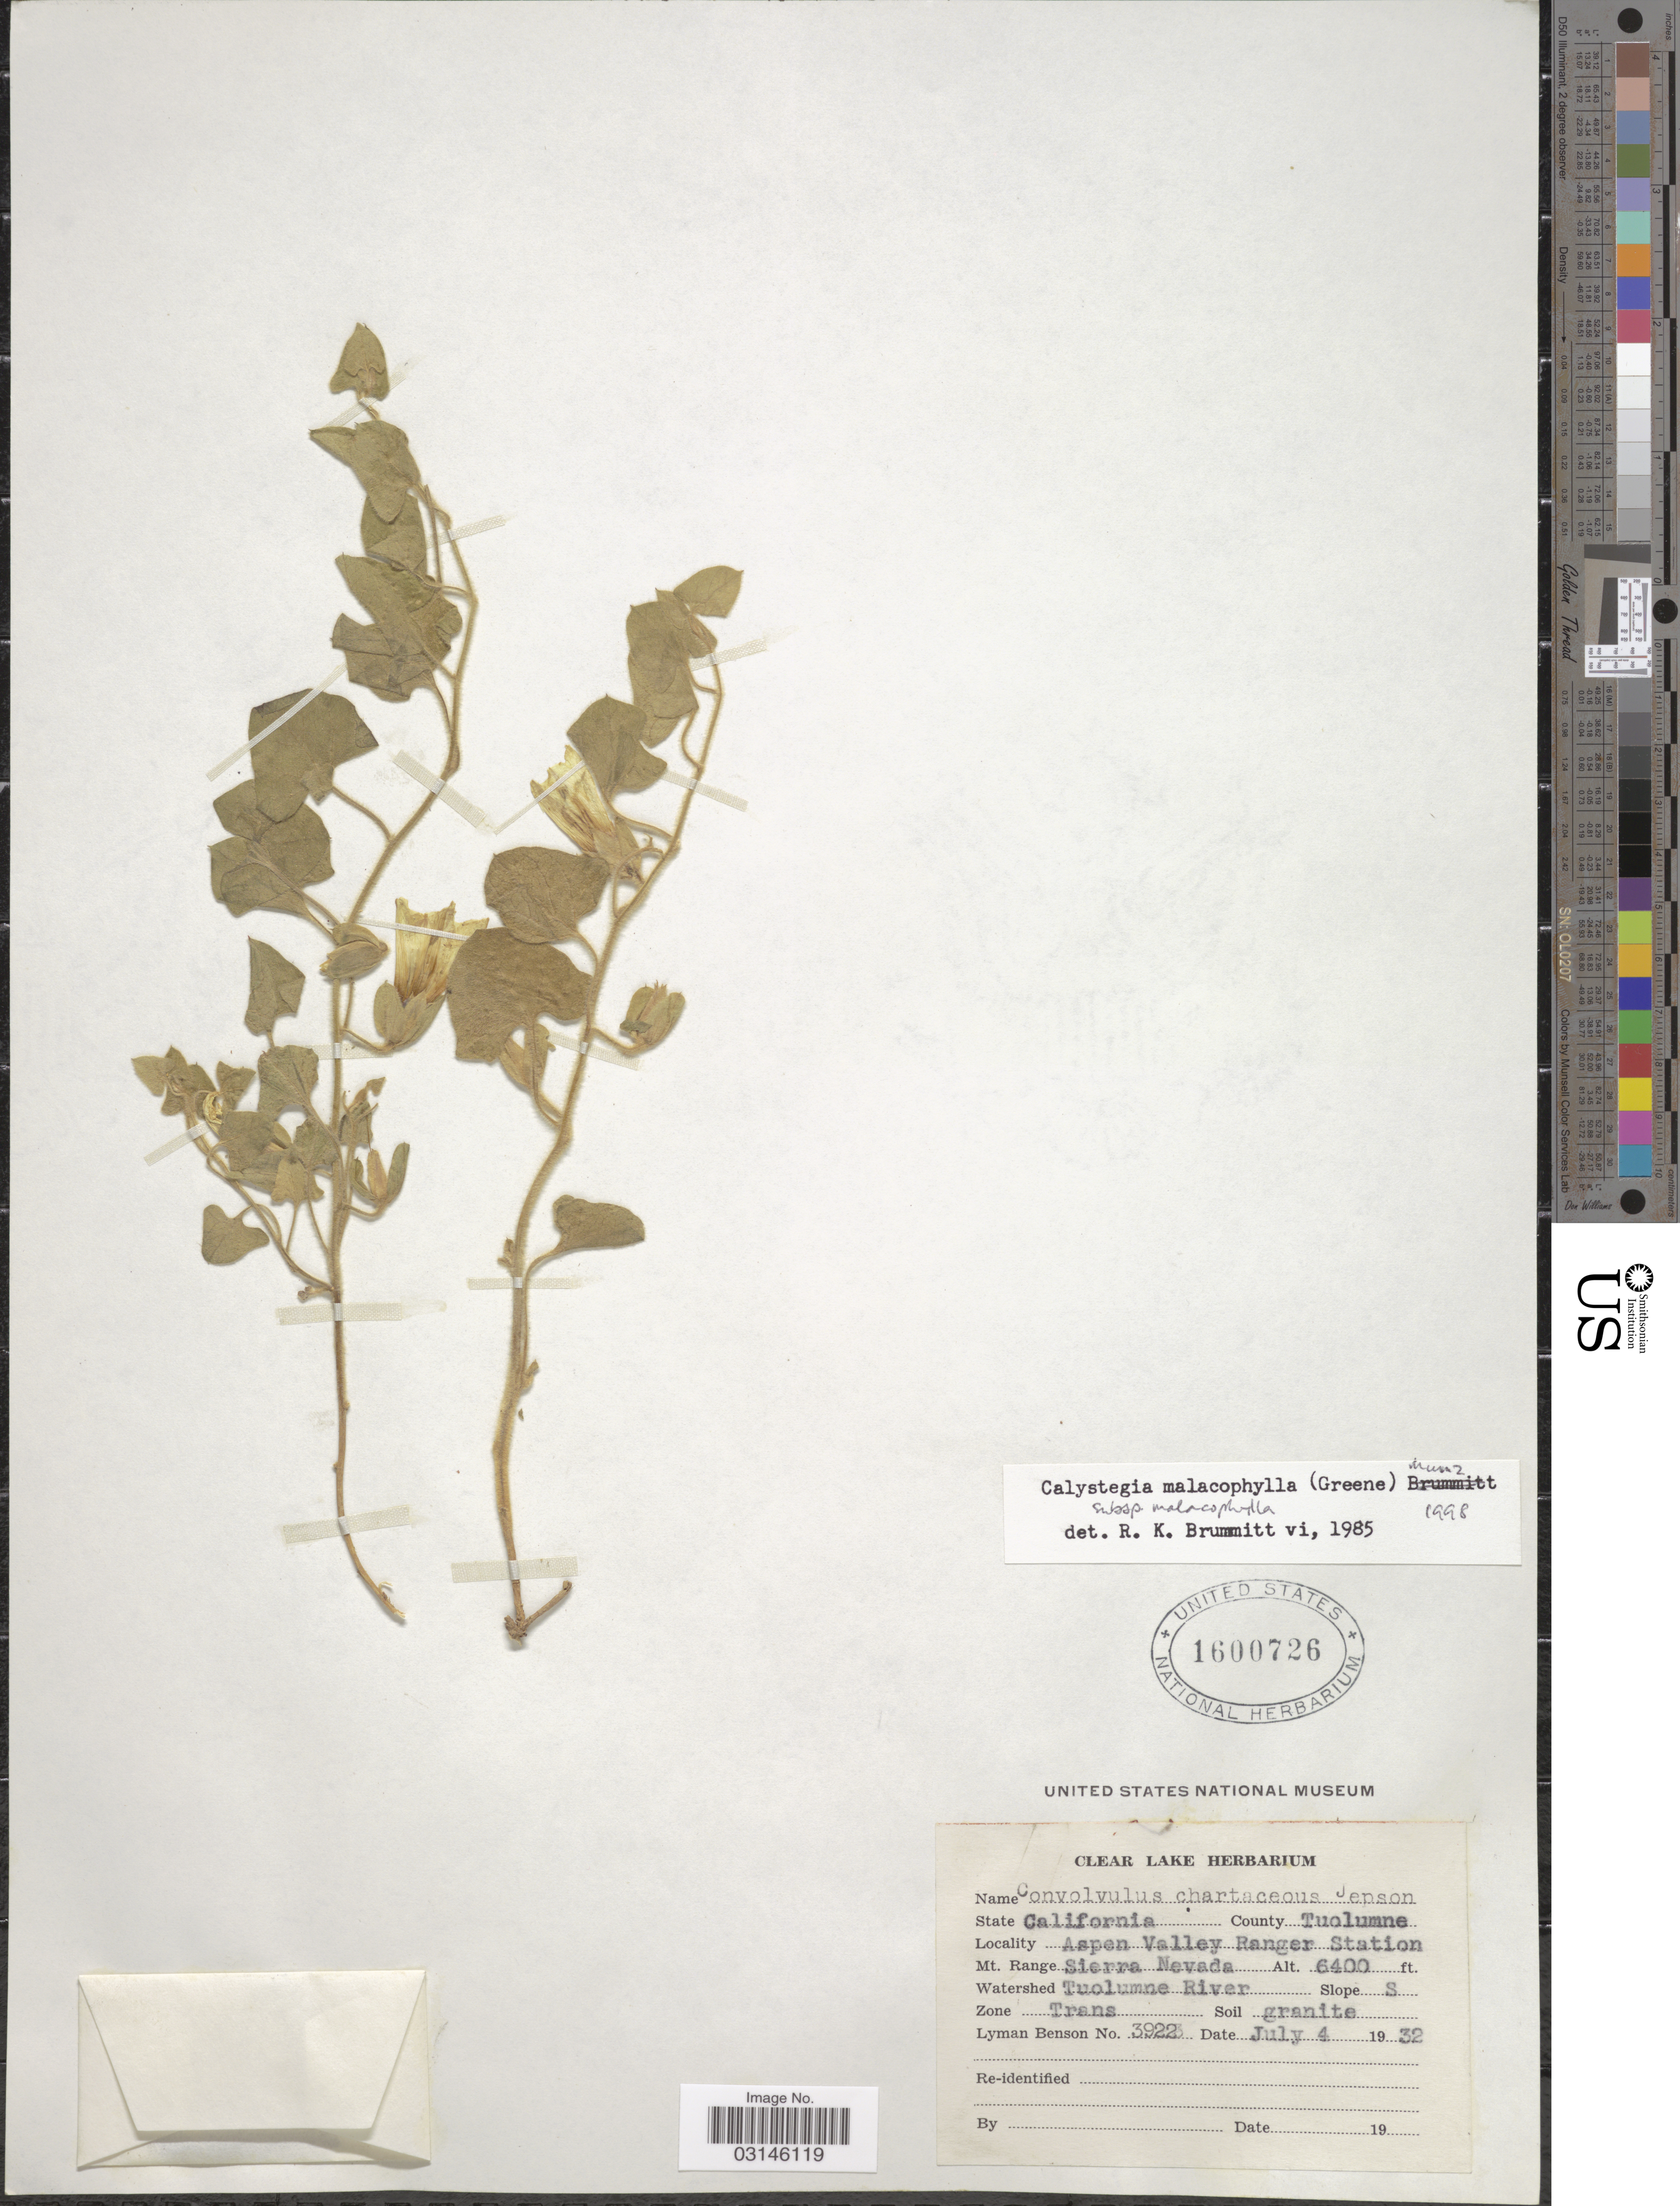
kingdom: Plantae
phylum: Tracheophyta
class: Magnoliopsida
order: Solanales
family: Convolvulaceae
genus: Calystegia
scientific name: Calystegia malacophylla subsp. malacophylla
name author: (Greene) Munz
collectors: L. D. Benson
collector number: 3922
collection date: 1932-07-04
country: United States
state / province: California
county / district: Tuolumne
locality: State California. County Tuolumne. Aspen Valley Ranger Station. Mt. Range Sierra Nevada. Watershed Tuolumne River. Slope S. Zone Trans.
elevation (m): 1951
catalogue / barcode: US 1600726